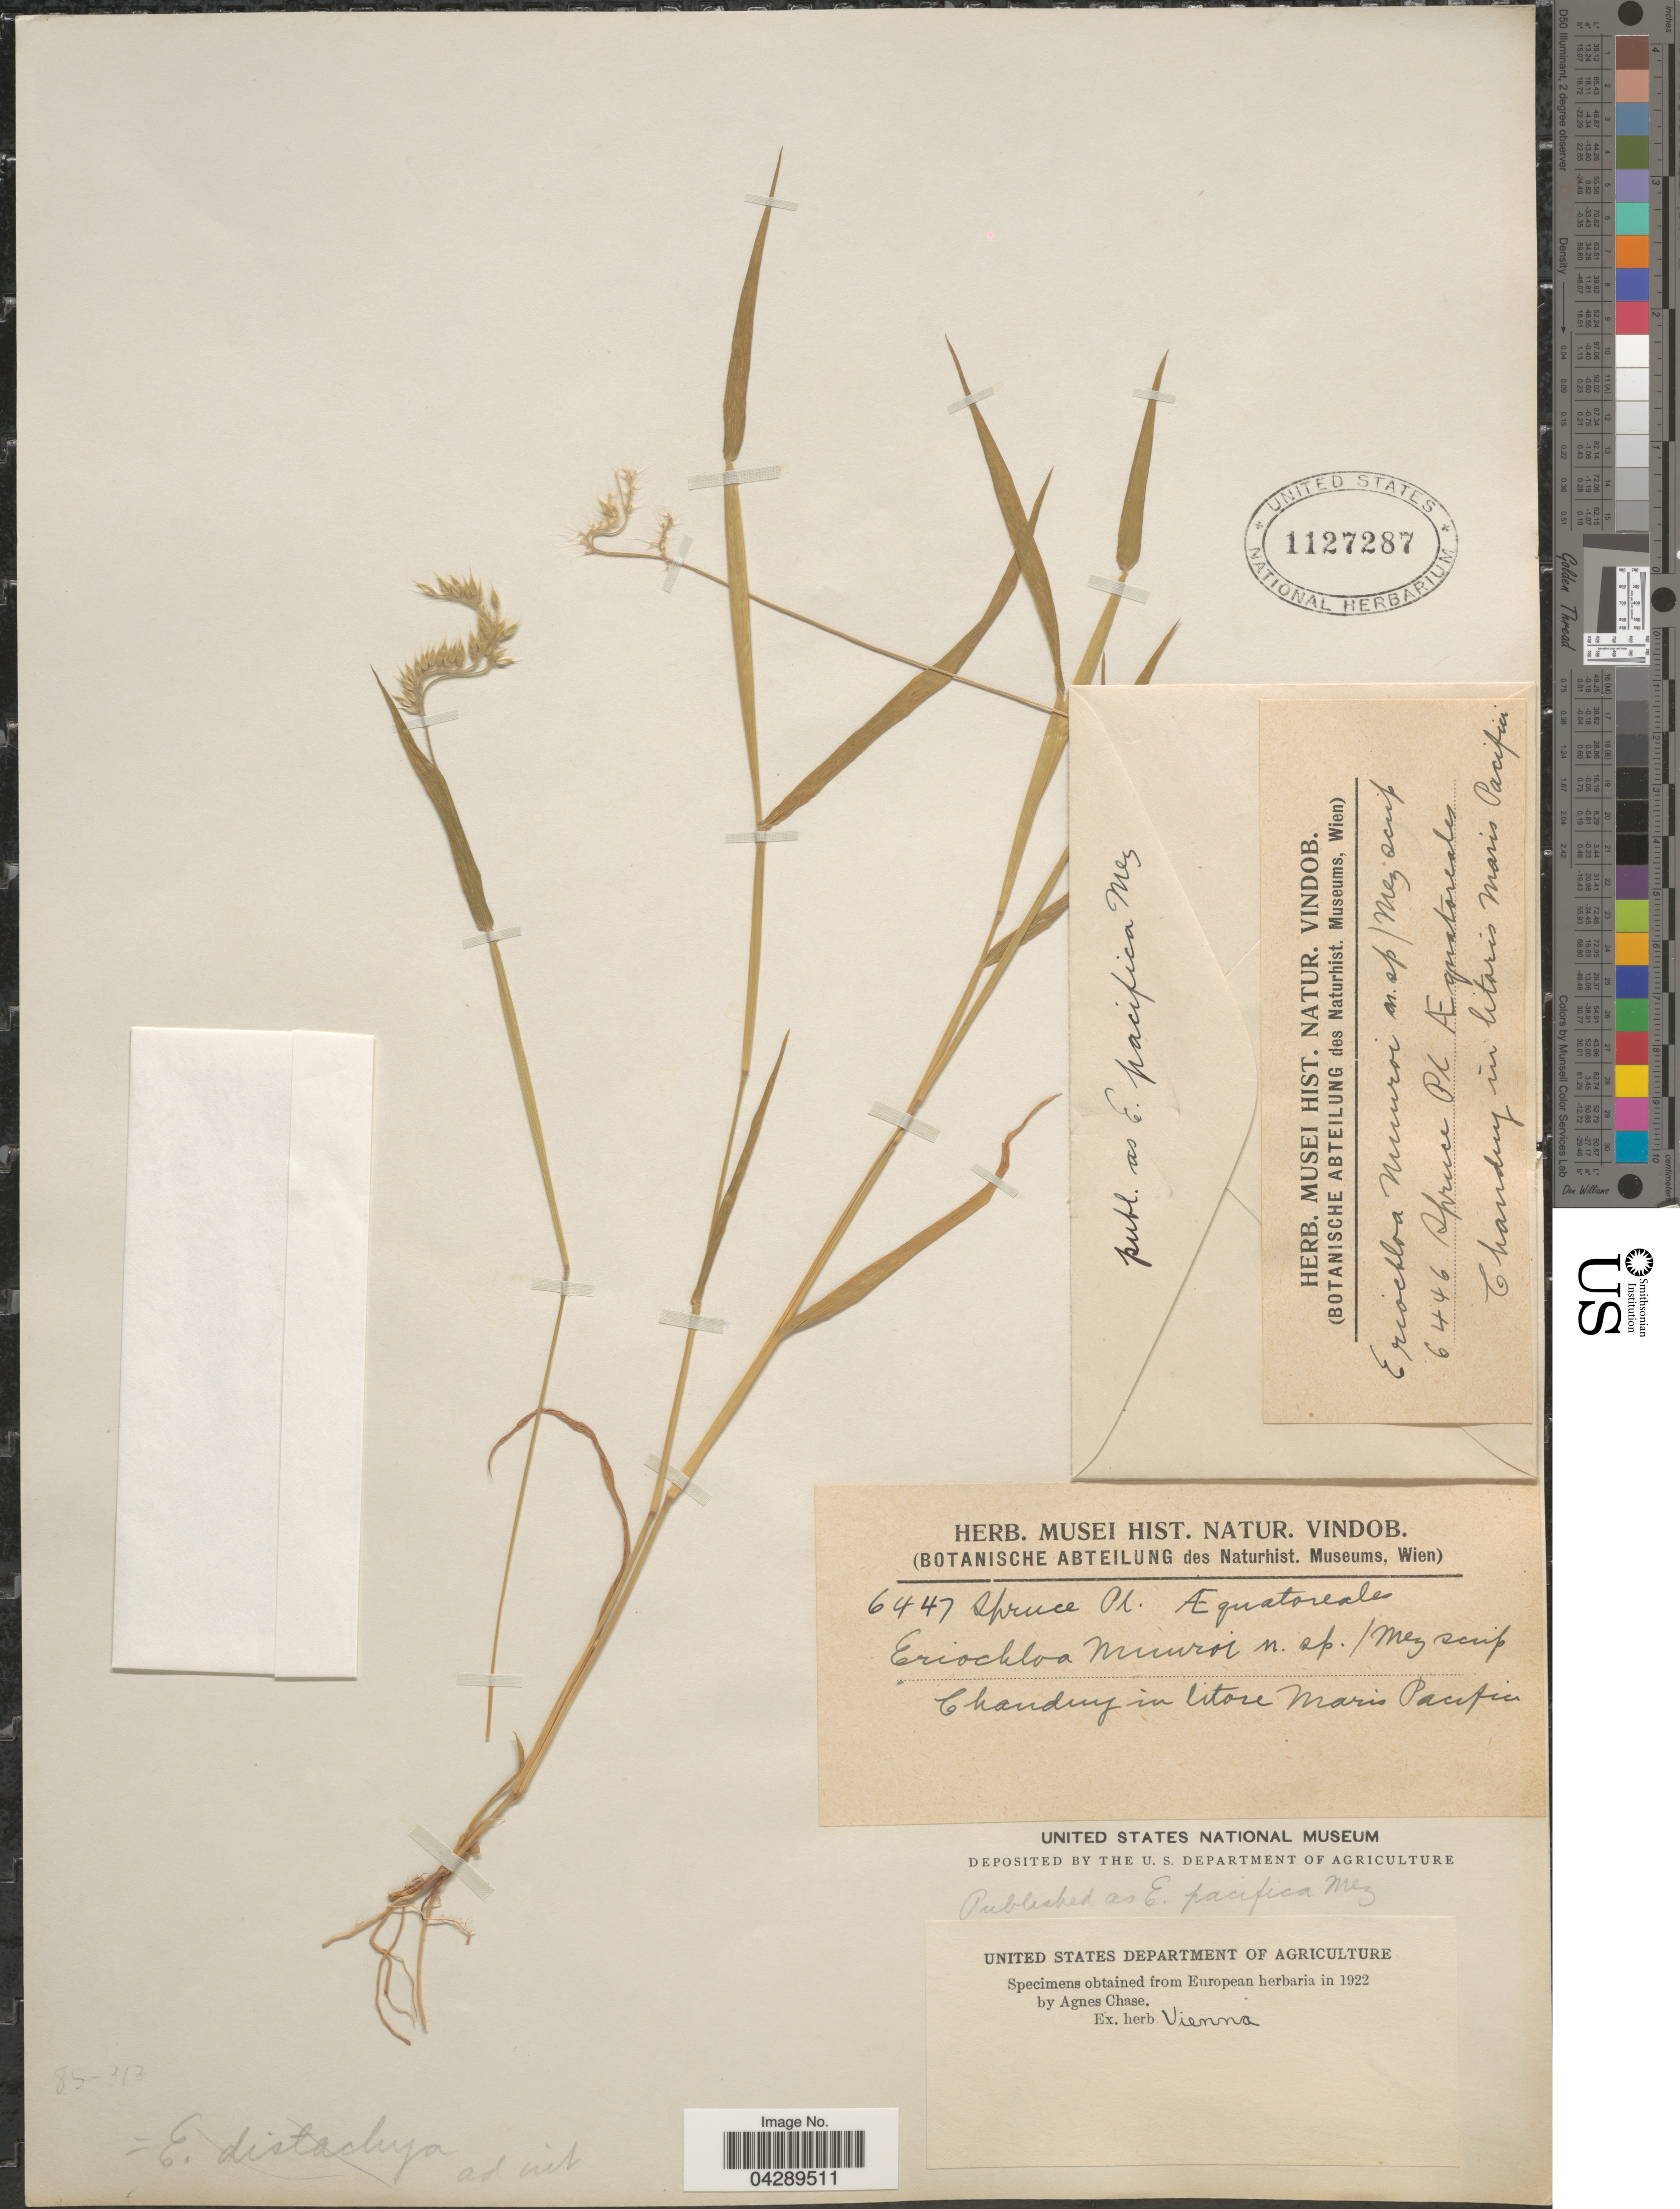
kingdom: Plantae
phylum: Tracheophyta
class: Liliopsida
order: Poales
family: Poaceae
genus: Eriochloa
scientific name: Eriochloa pacifica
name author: Mez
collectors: -. Spruce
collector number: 6447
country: Ecuador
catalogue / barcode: US 1127287